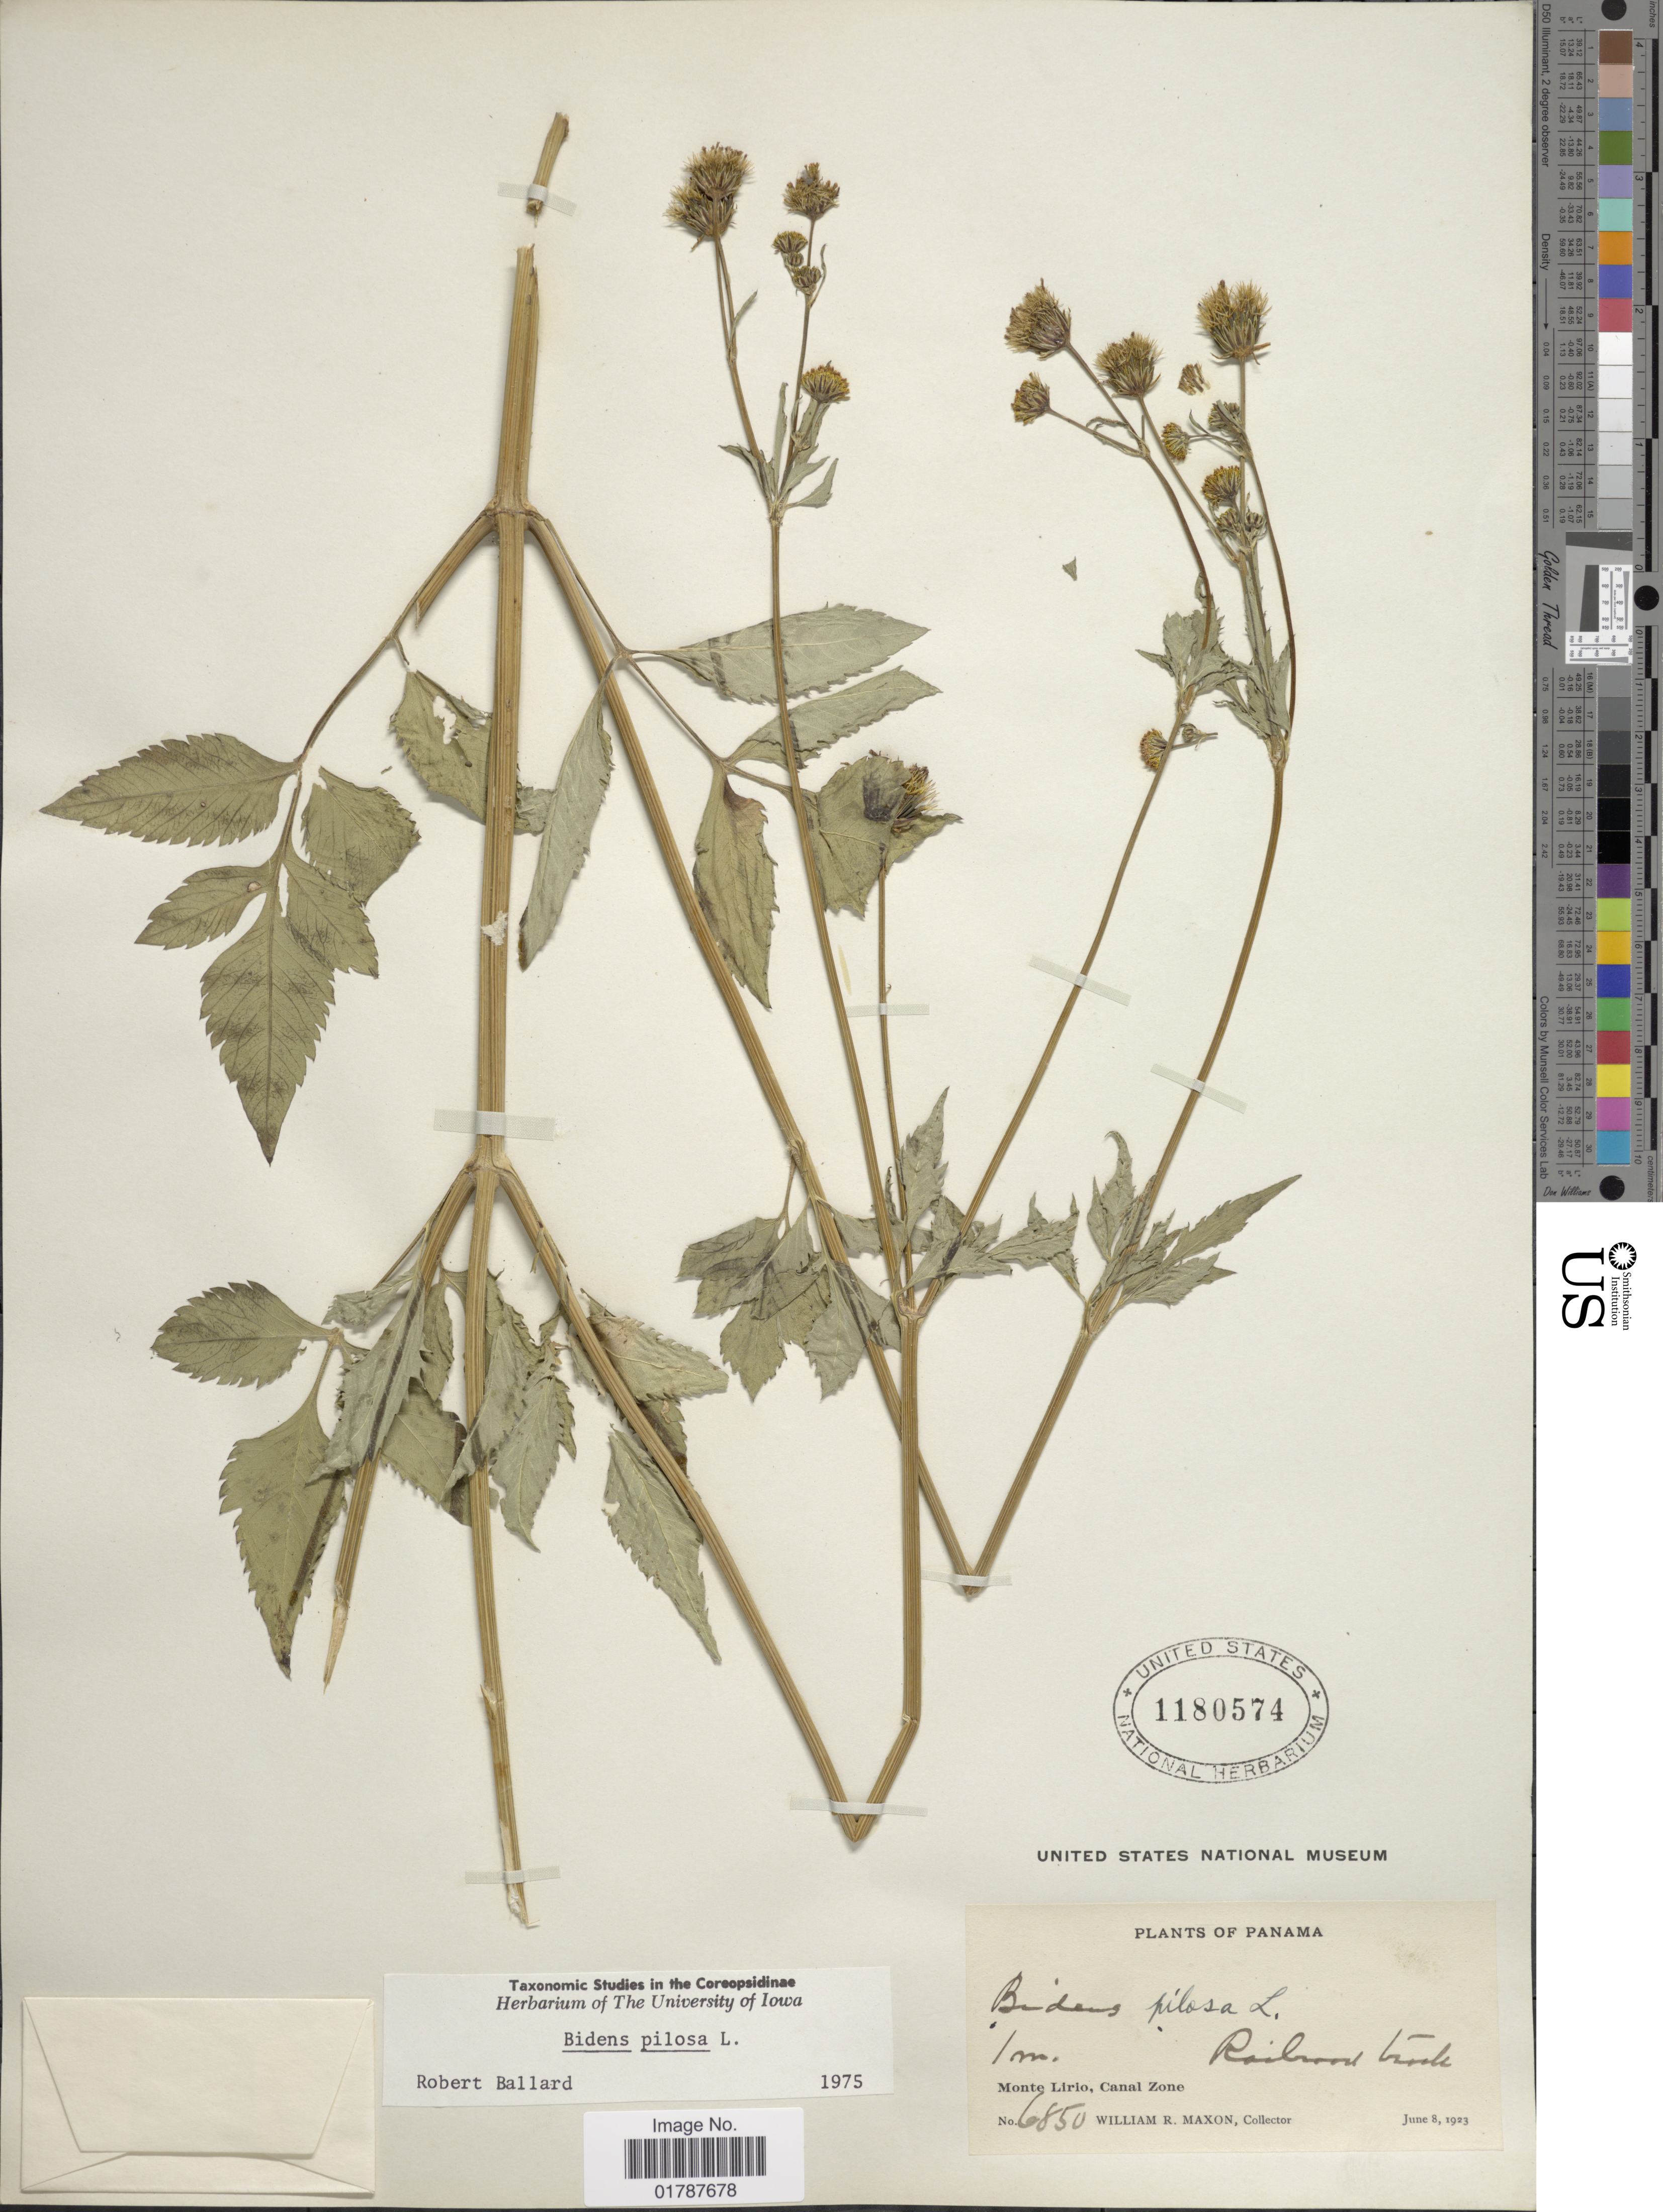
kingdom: Plantae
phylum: Tracheophyta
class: Magnoliopsida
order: Asterales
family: Asteraceae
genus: Bidens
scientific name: Bidens pilosa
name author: L.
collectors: W. R. Maxon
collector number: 6850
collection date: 1923-06-08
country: Panama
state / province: Colón / Panamá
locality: Monte Lirio, Canal Zone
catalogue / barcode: US 1180574